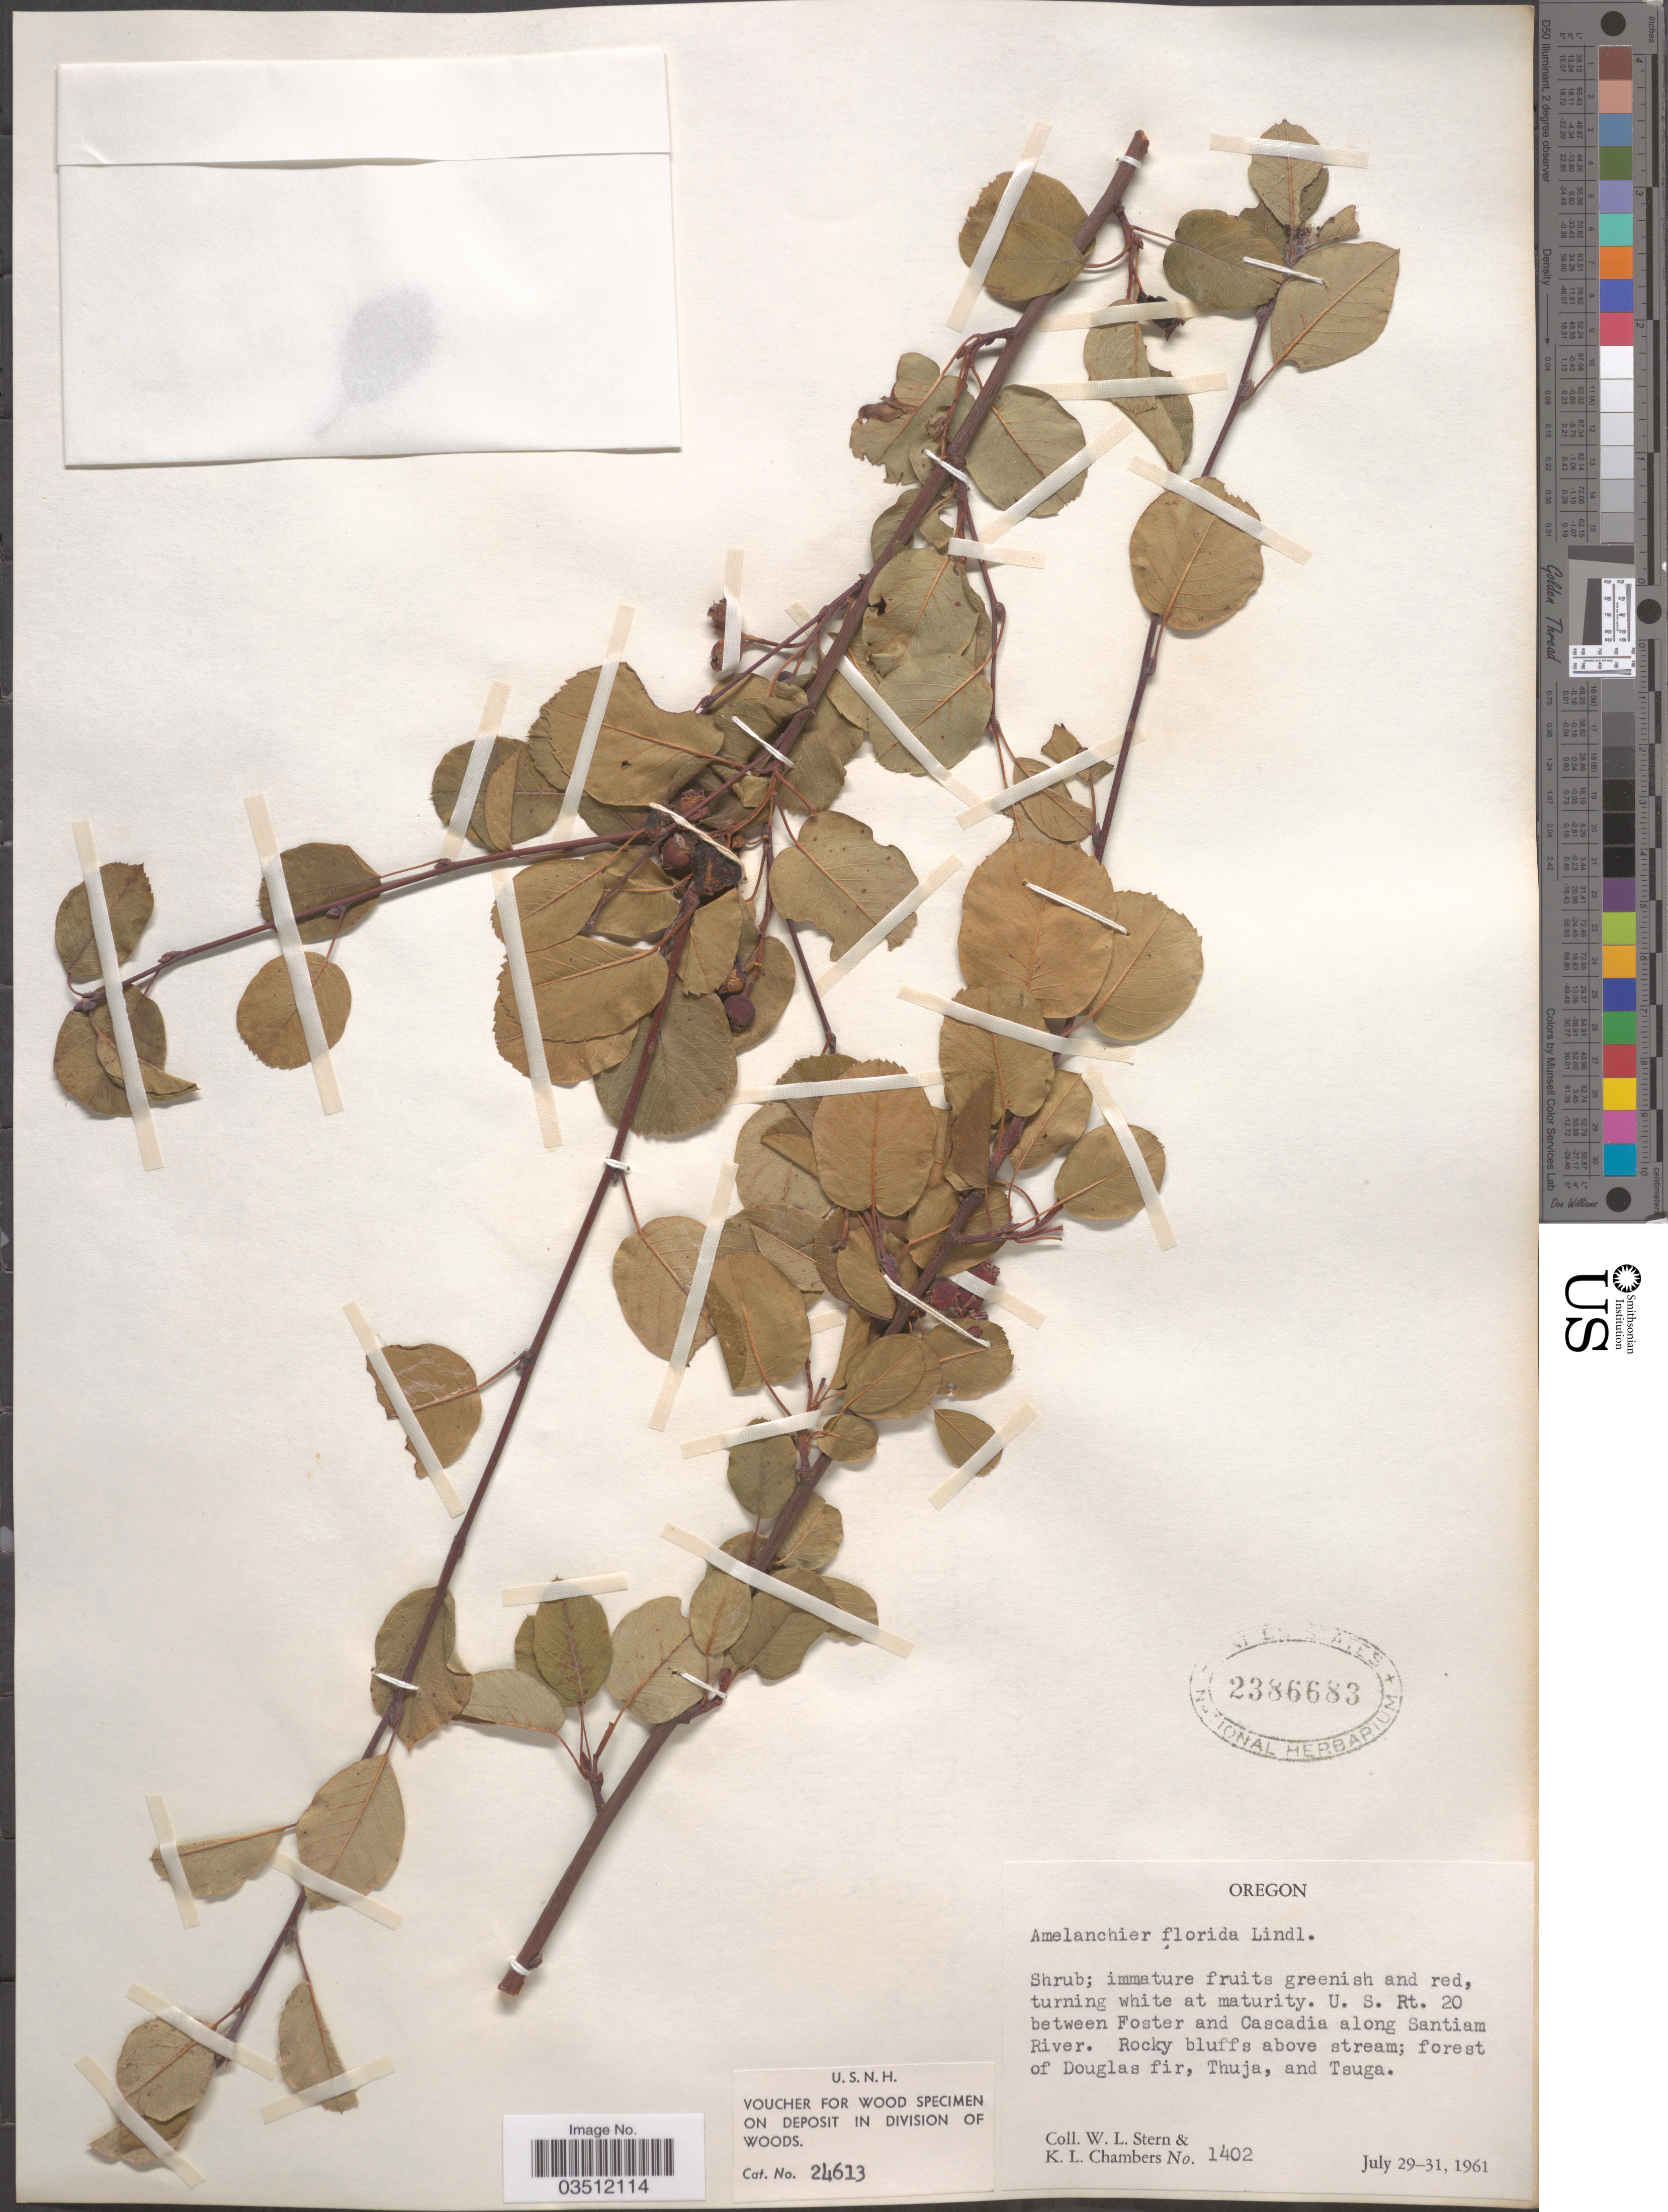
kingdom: Plantae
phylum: Tracheophyta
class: Magnoliopsida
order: Rosales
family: Rosaceae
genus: Amelanchier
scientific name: Amelanchier florida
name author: Lindl.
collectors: W. L. Stern & K. Chambers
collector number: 1402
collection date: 1961-07-29/1961-07-31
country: United States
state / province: Oregon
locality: U. S. Rt. 20 between Foster and Cascadia along Santiam River. Rocky bluffs above stream; forest of Douglas fir, Thuja, and Tsuga.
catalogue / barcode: US 2386683